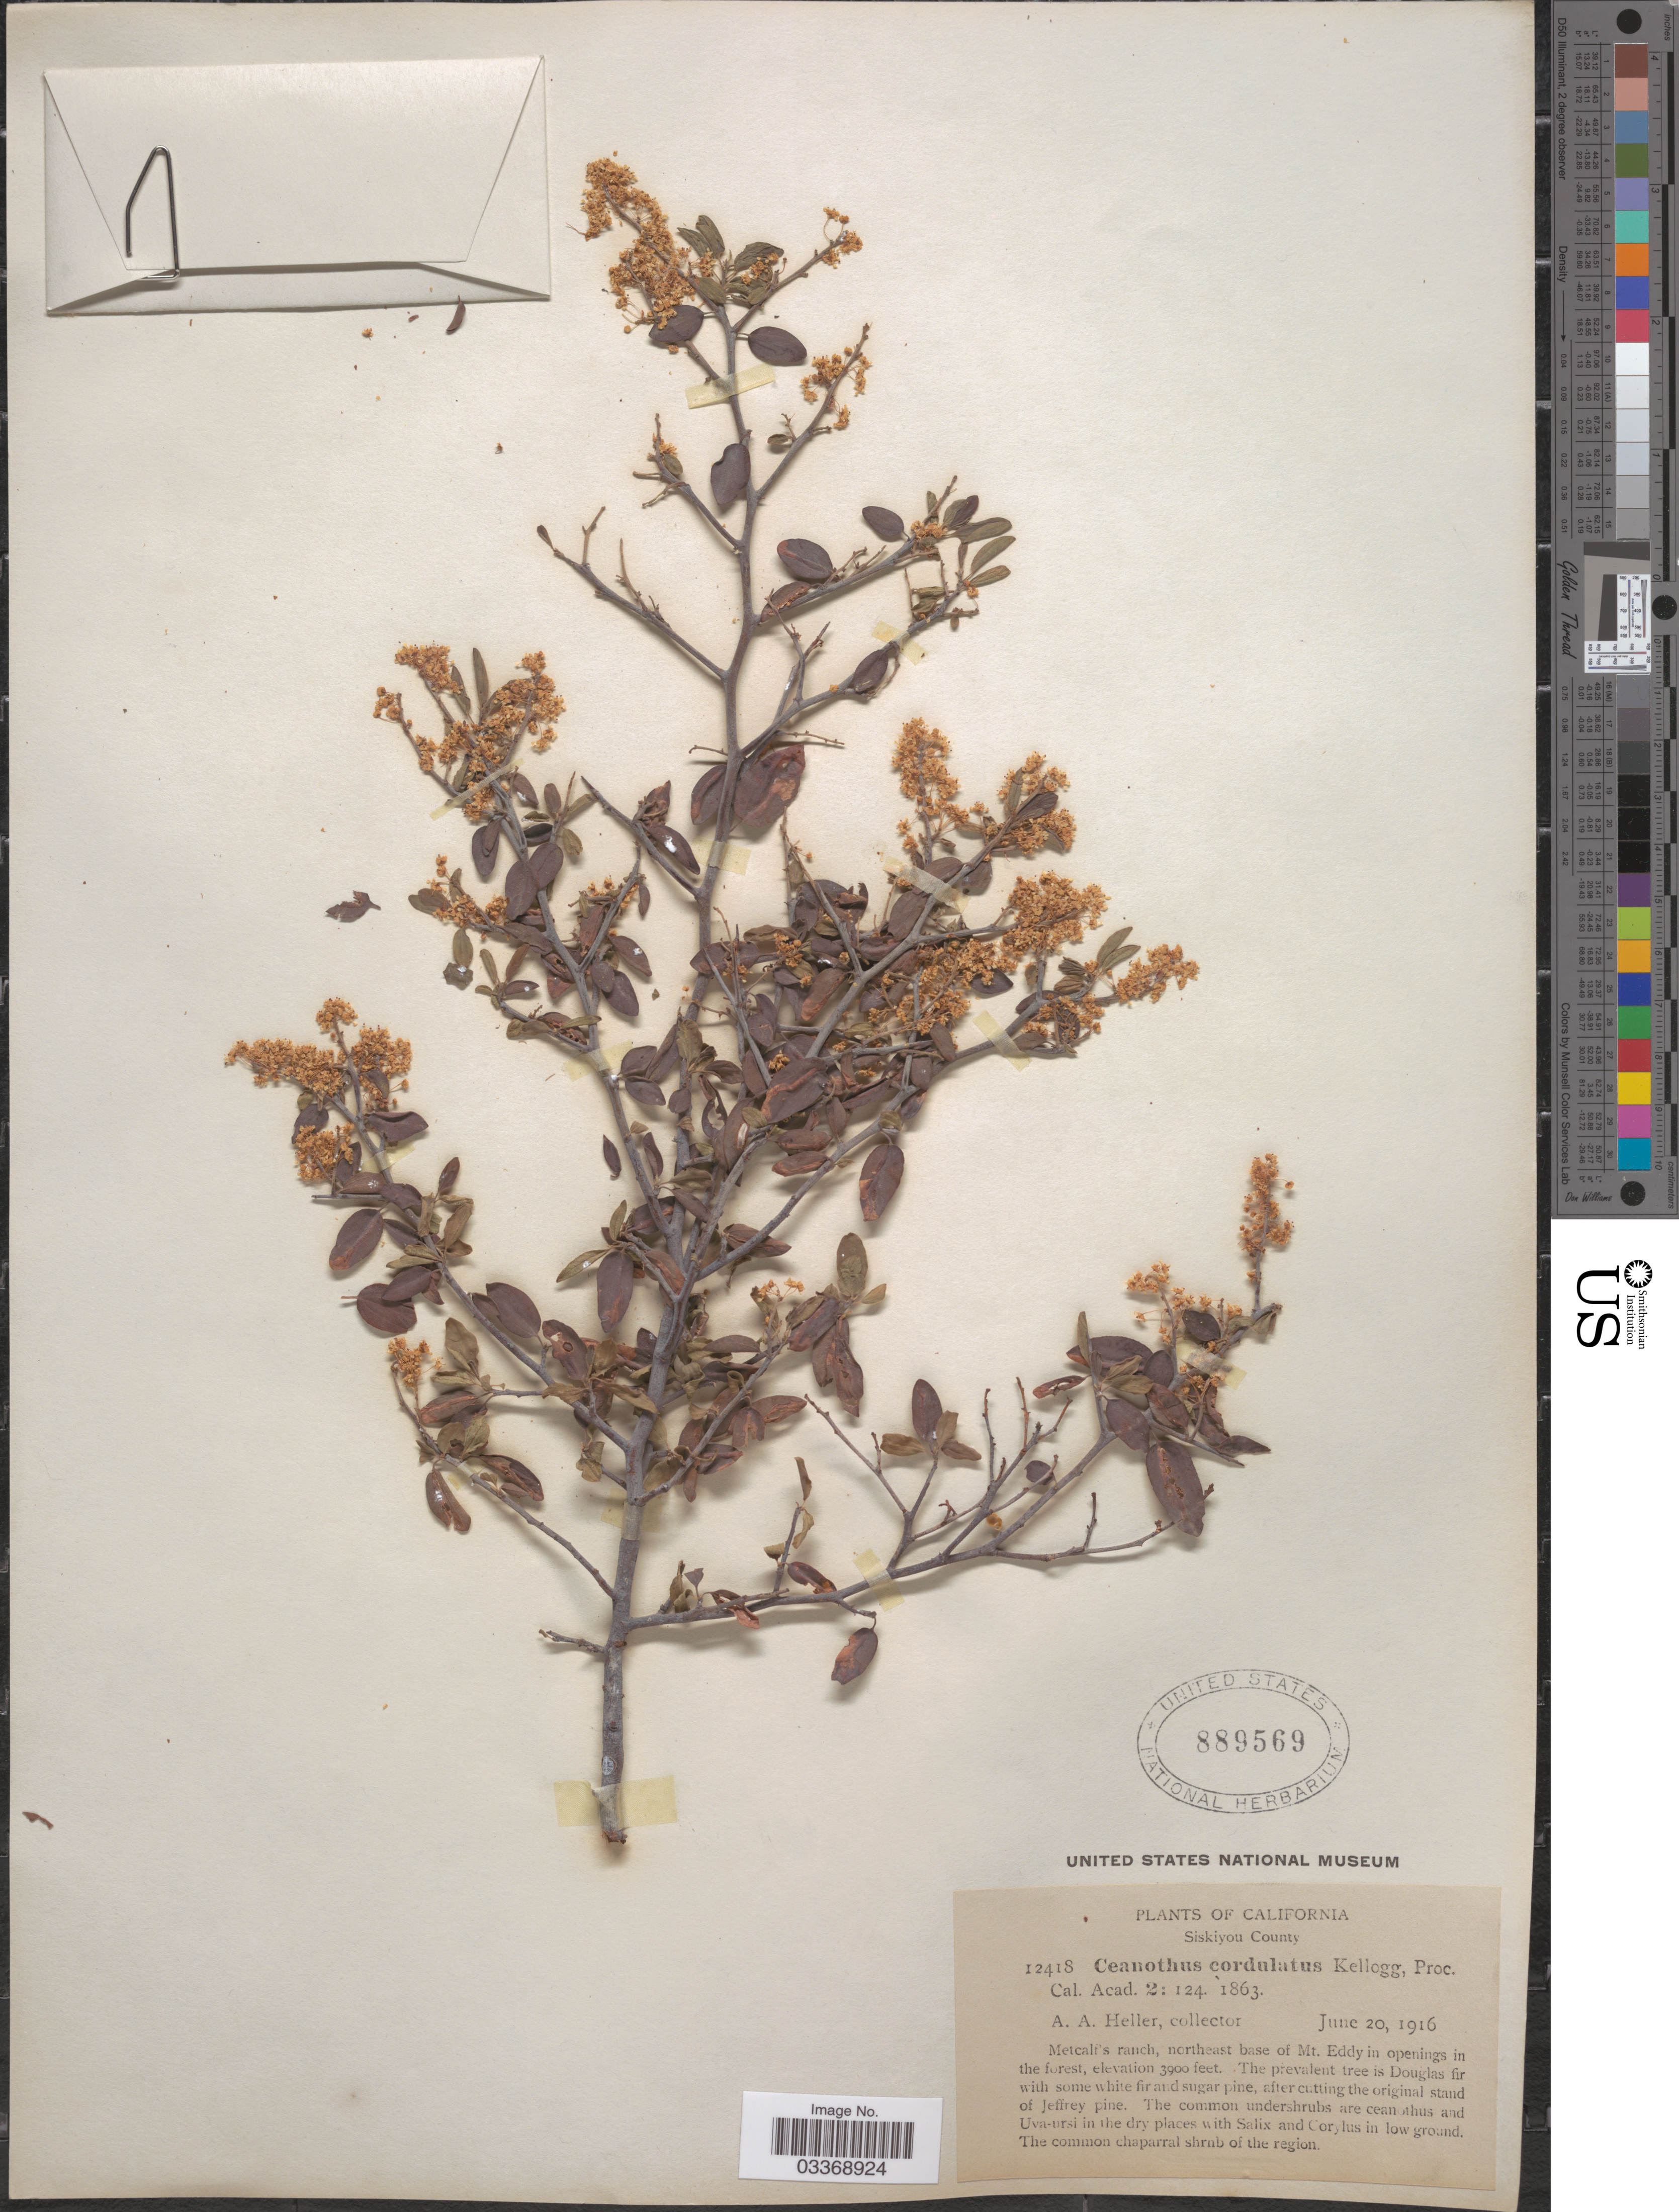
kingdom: Plantae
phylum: Tracheophyta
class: Magnoliopsida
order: Rosales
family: Rhamnaceae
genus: Ceanothus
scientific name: Ceanothus cordulatus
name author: Kellogg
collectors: A. A. Heller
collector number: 12418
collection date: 1916-06-20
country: United States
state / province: California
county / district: Siskiyou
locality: Siskiyou County. Metcalf's ranch, northeast base of Mt. Eddy.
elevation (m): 1189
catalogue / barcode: US 889569